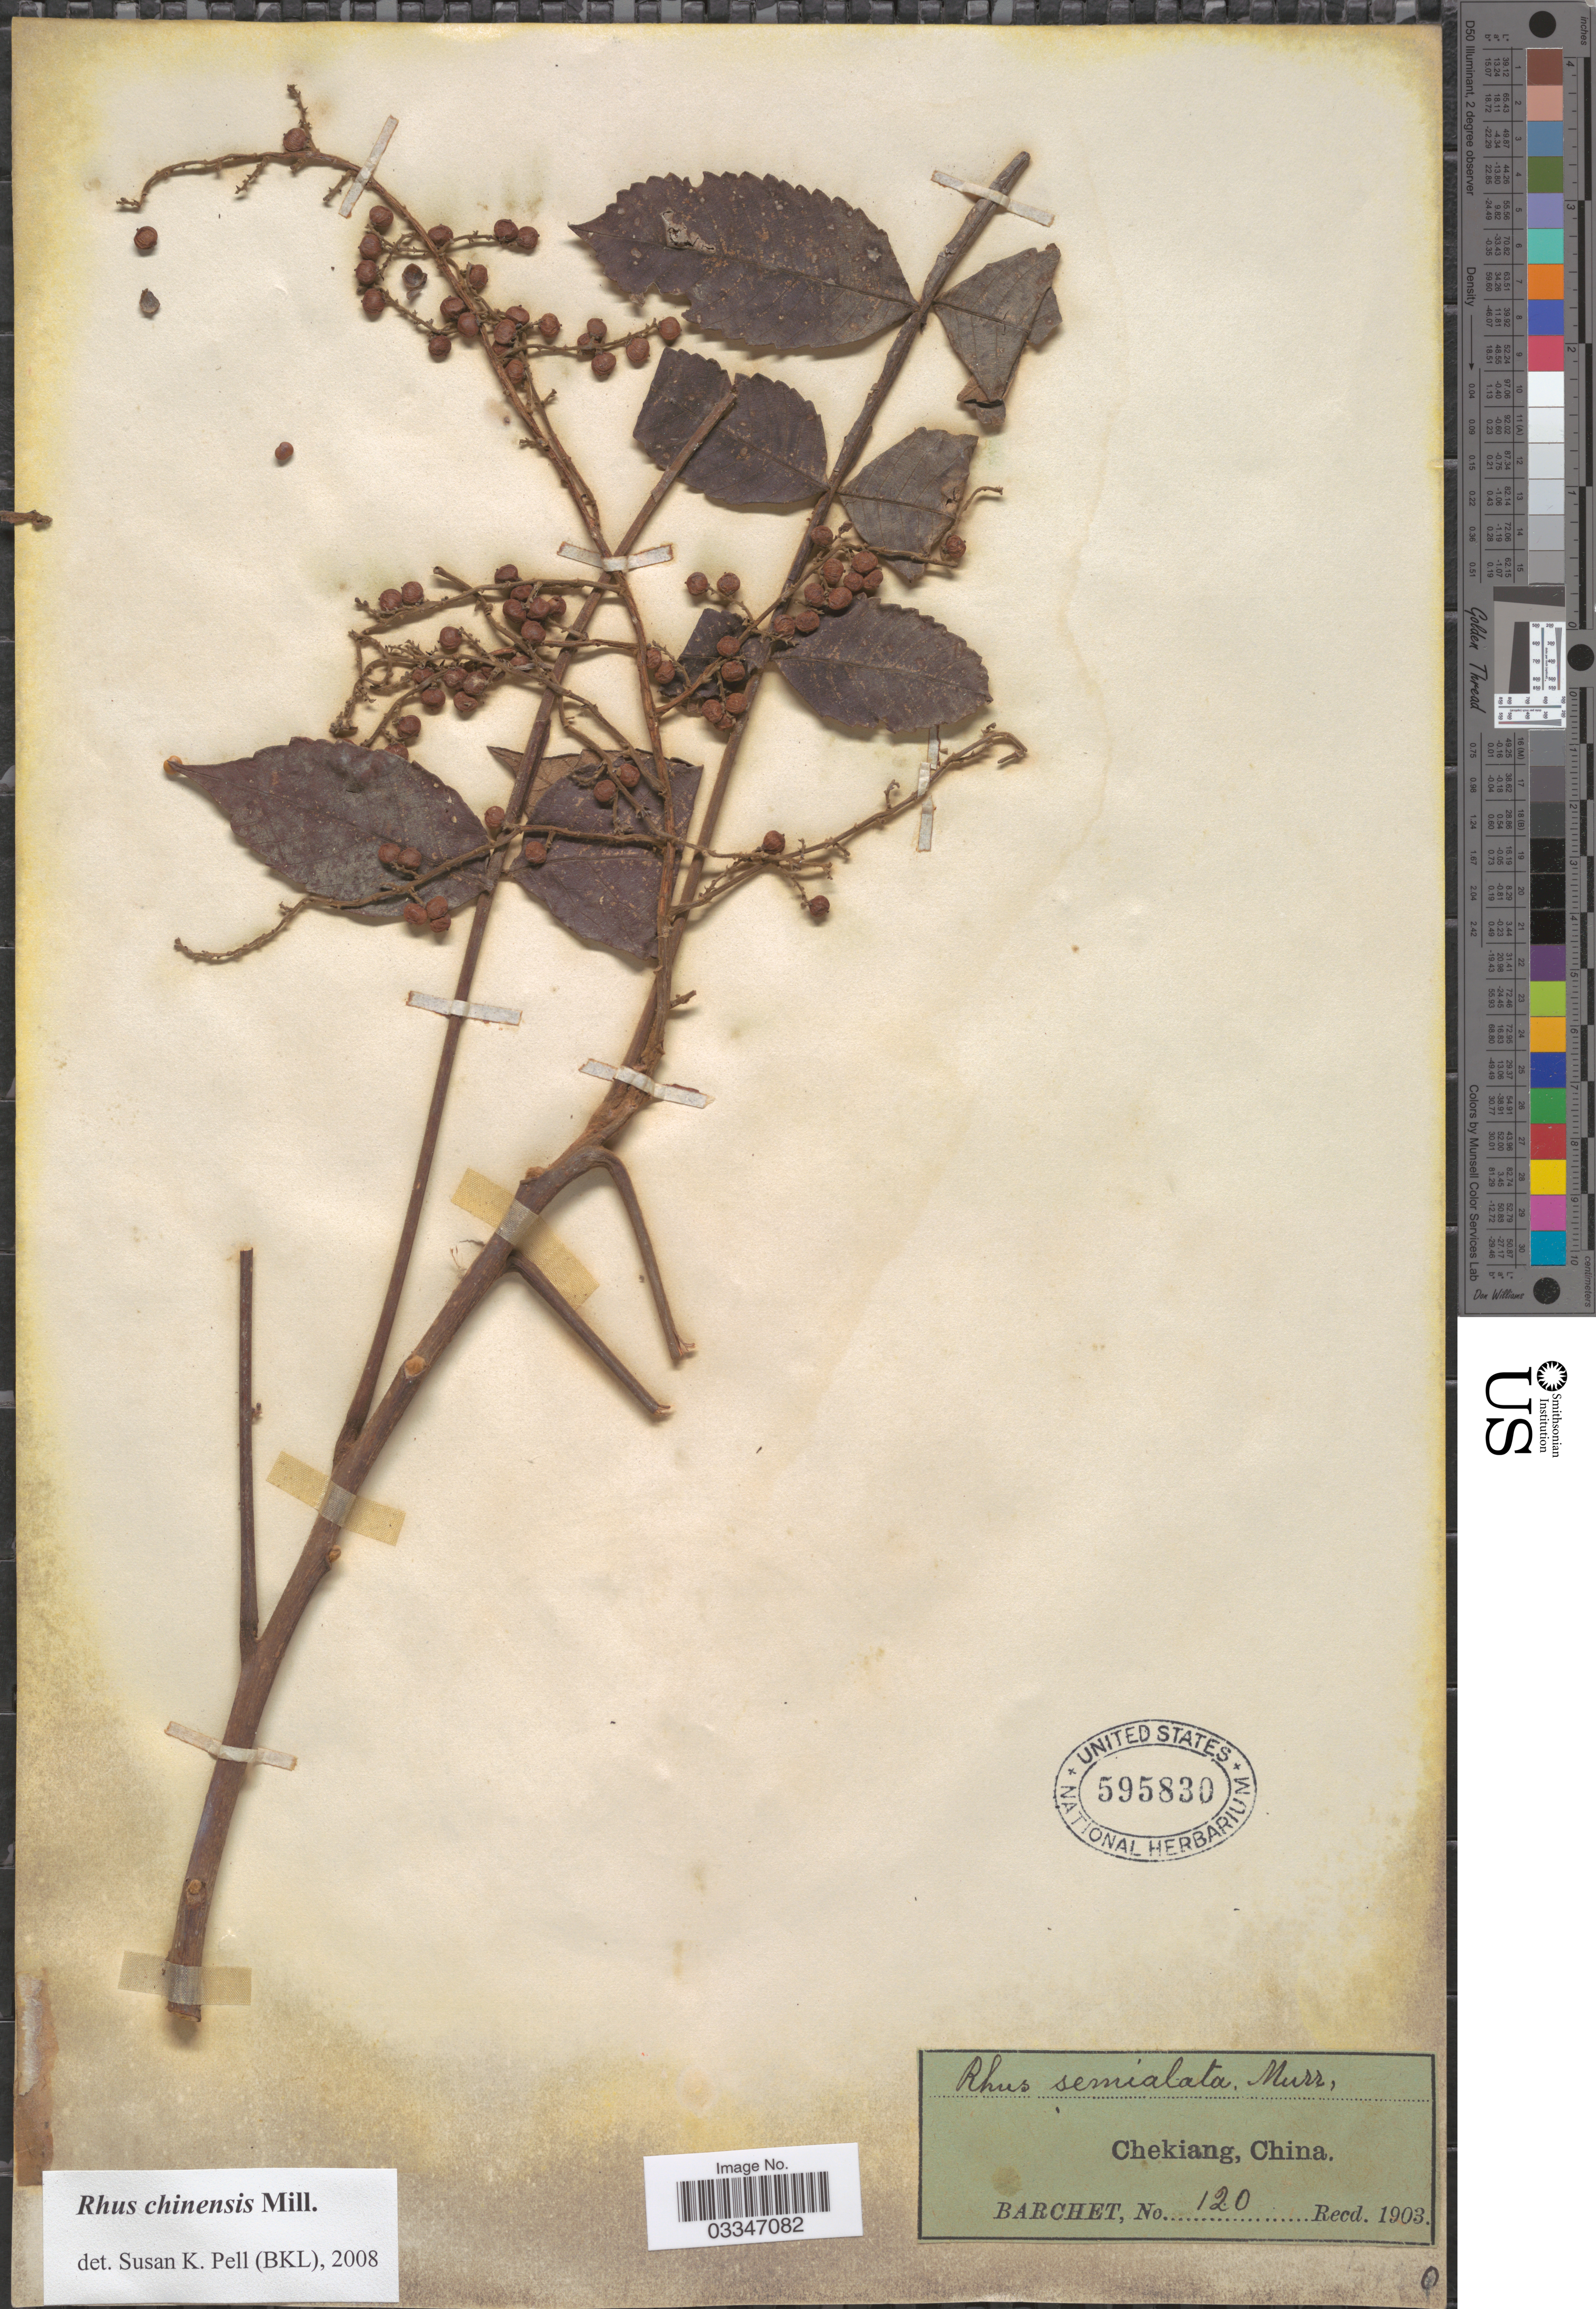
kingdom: Plantae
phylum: Tracheophyta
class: Magnoliopsida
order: Sapindales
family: Anacardiaceae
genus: Rhus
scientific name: Rhus chinensis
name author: Mill.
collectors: Barchet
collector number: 120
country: China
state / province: Zhejiang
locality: Chekiang.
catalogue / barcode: US 595830